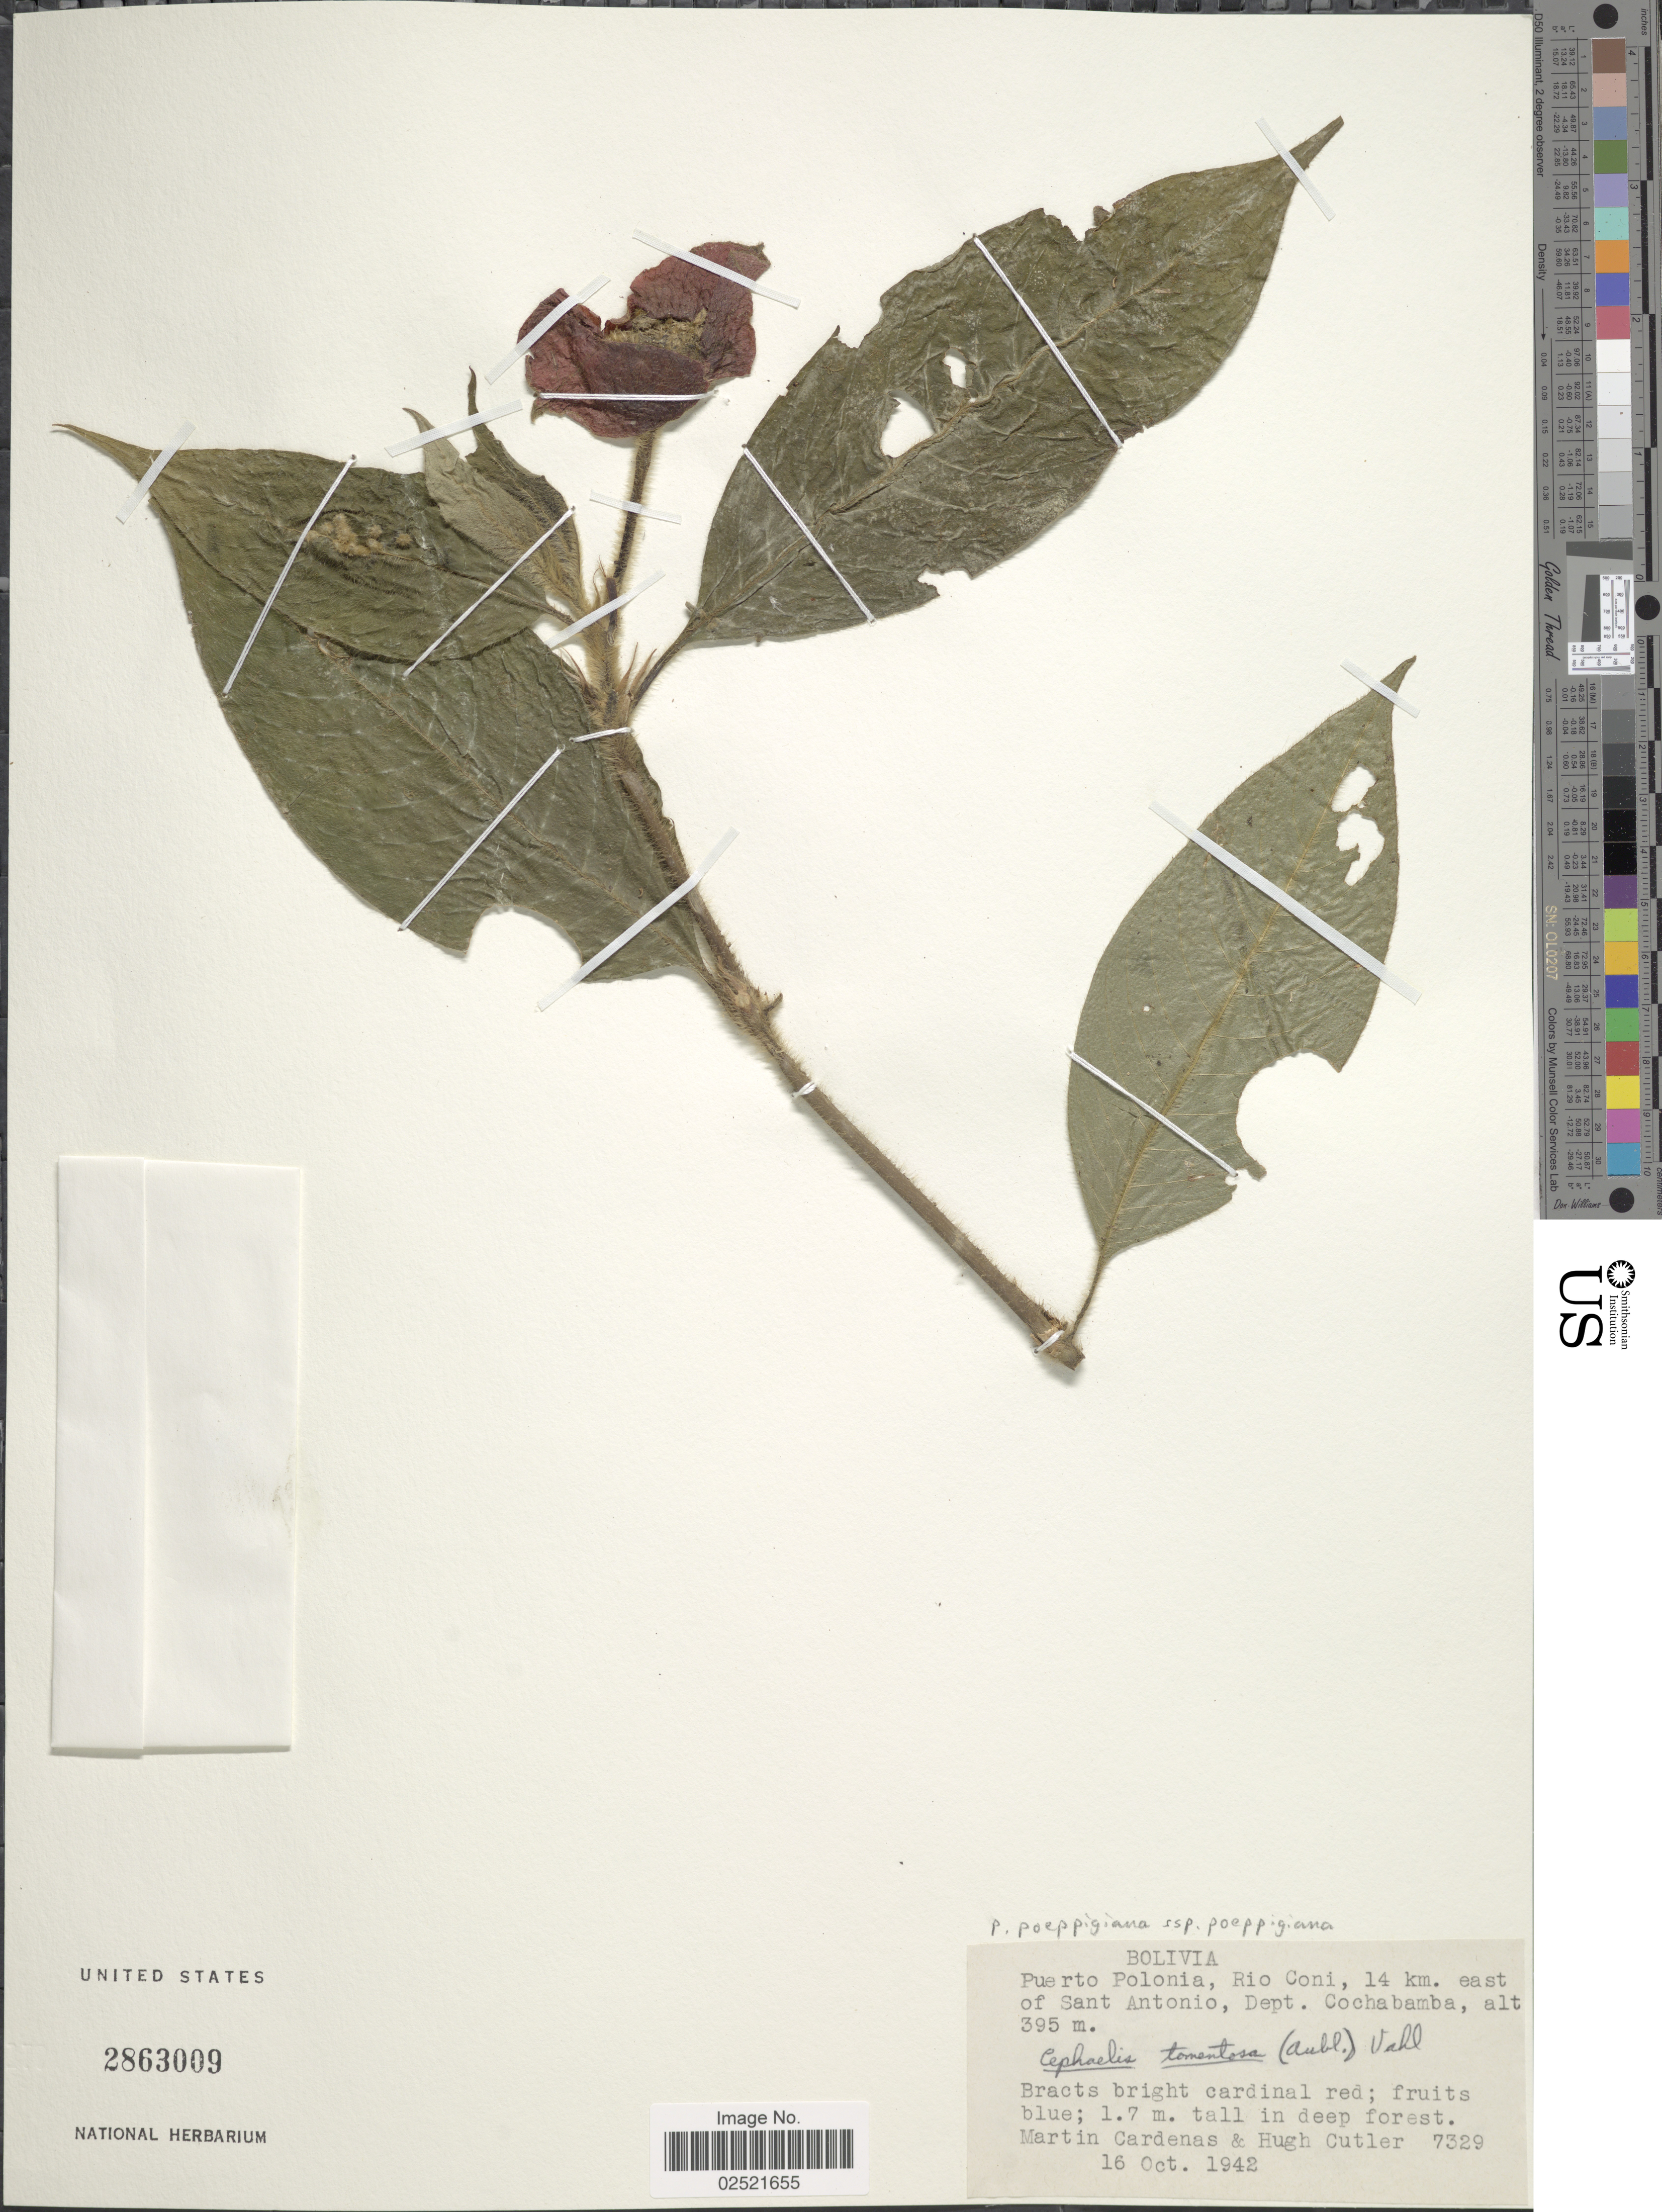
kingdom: Plantae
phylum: Tracheophyta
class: Magnoliopsida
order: Gentianales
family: Rubiaceae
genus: Psychotria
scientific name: Psychotria poeppigiana subsp. poeppigiana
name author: Müll. Arg.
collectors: M. Cárdenas & H. C. Cutler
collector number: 7329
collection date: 1942-10-16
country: Bolivia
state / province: Cochabamba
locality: Puerto Polonia, Rio Coni, 14 km east of Sant Antonio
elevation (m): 395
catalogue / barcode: US 2863009